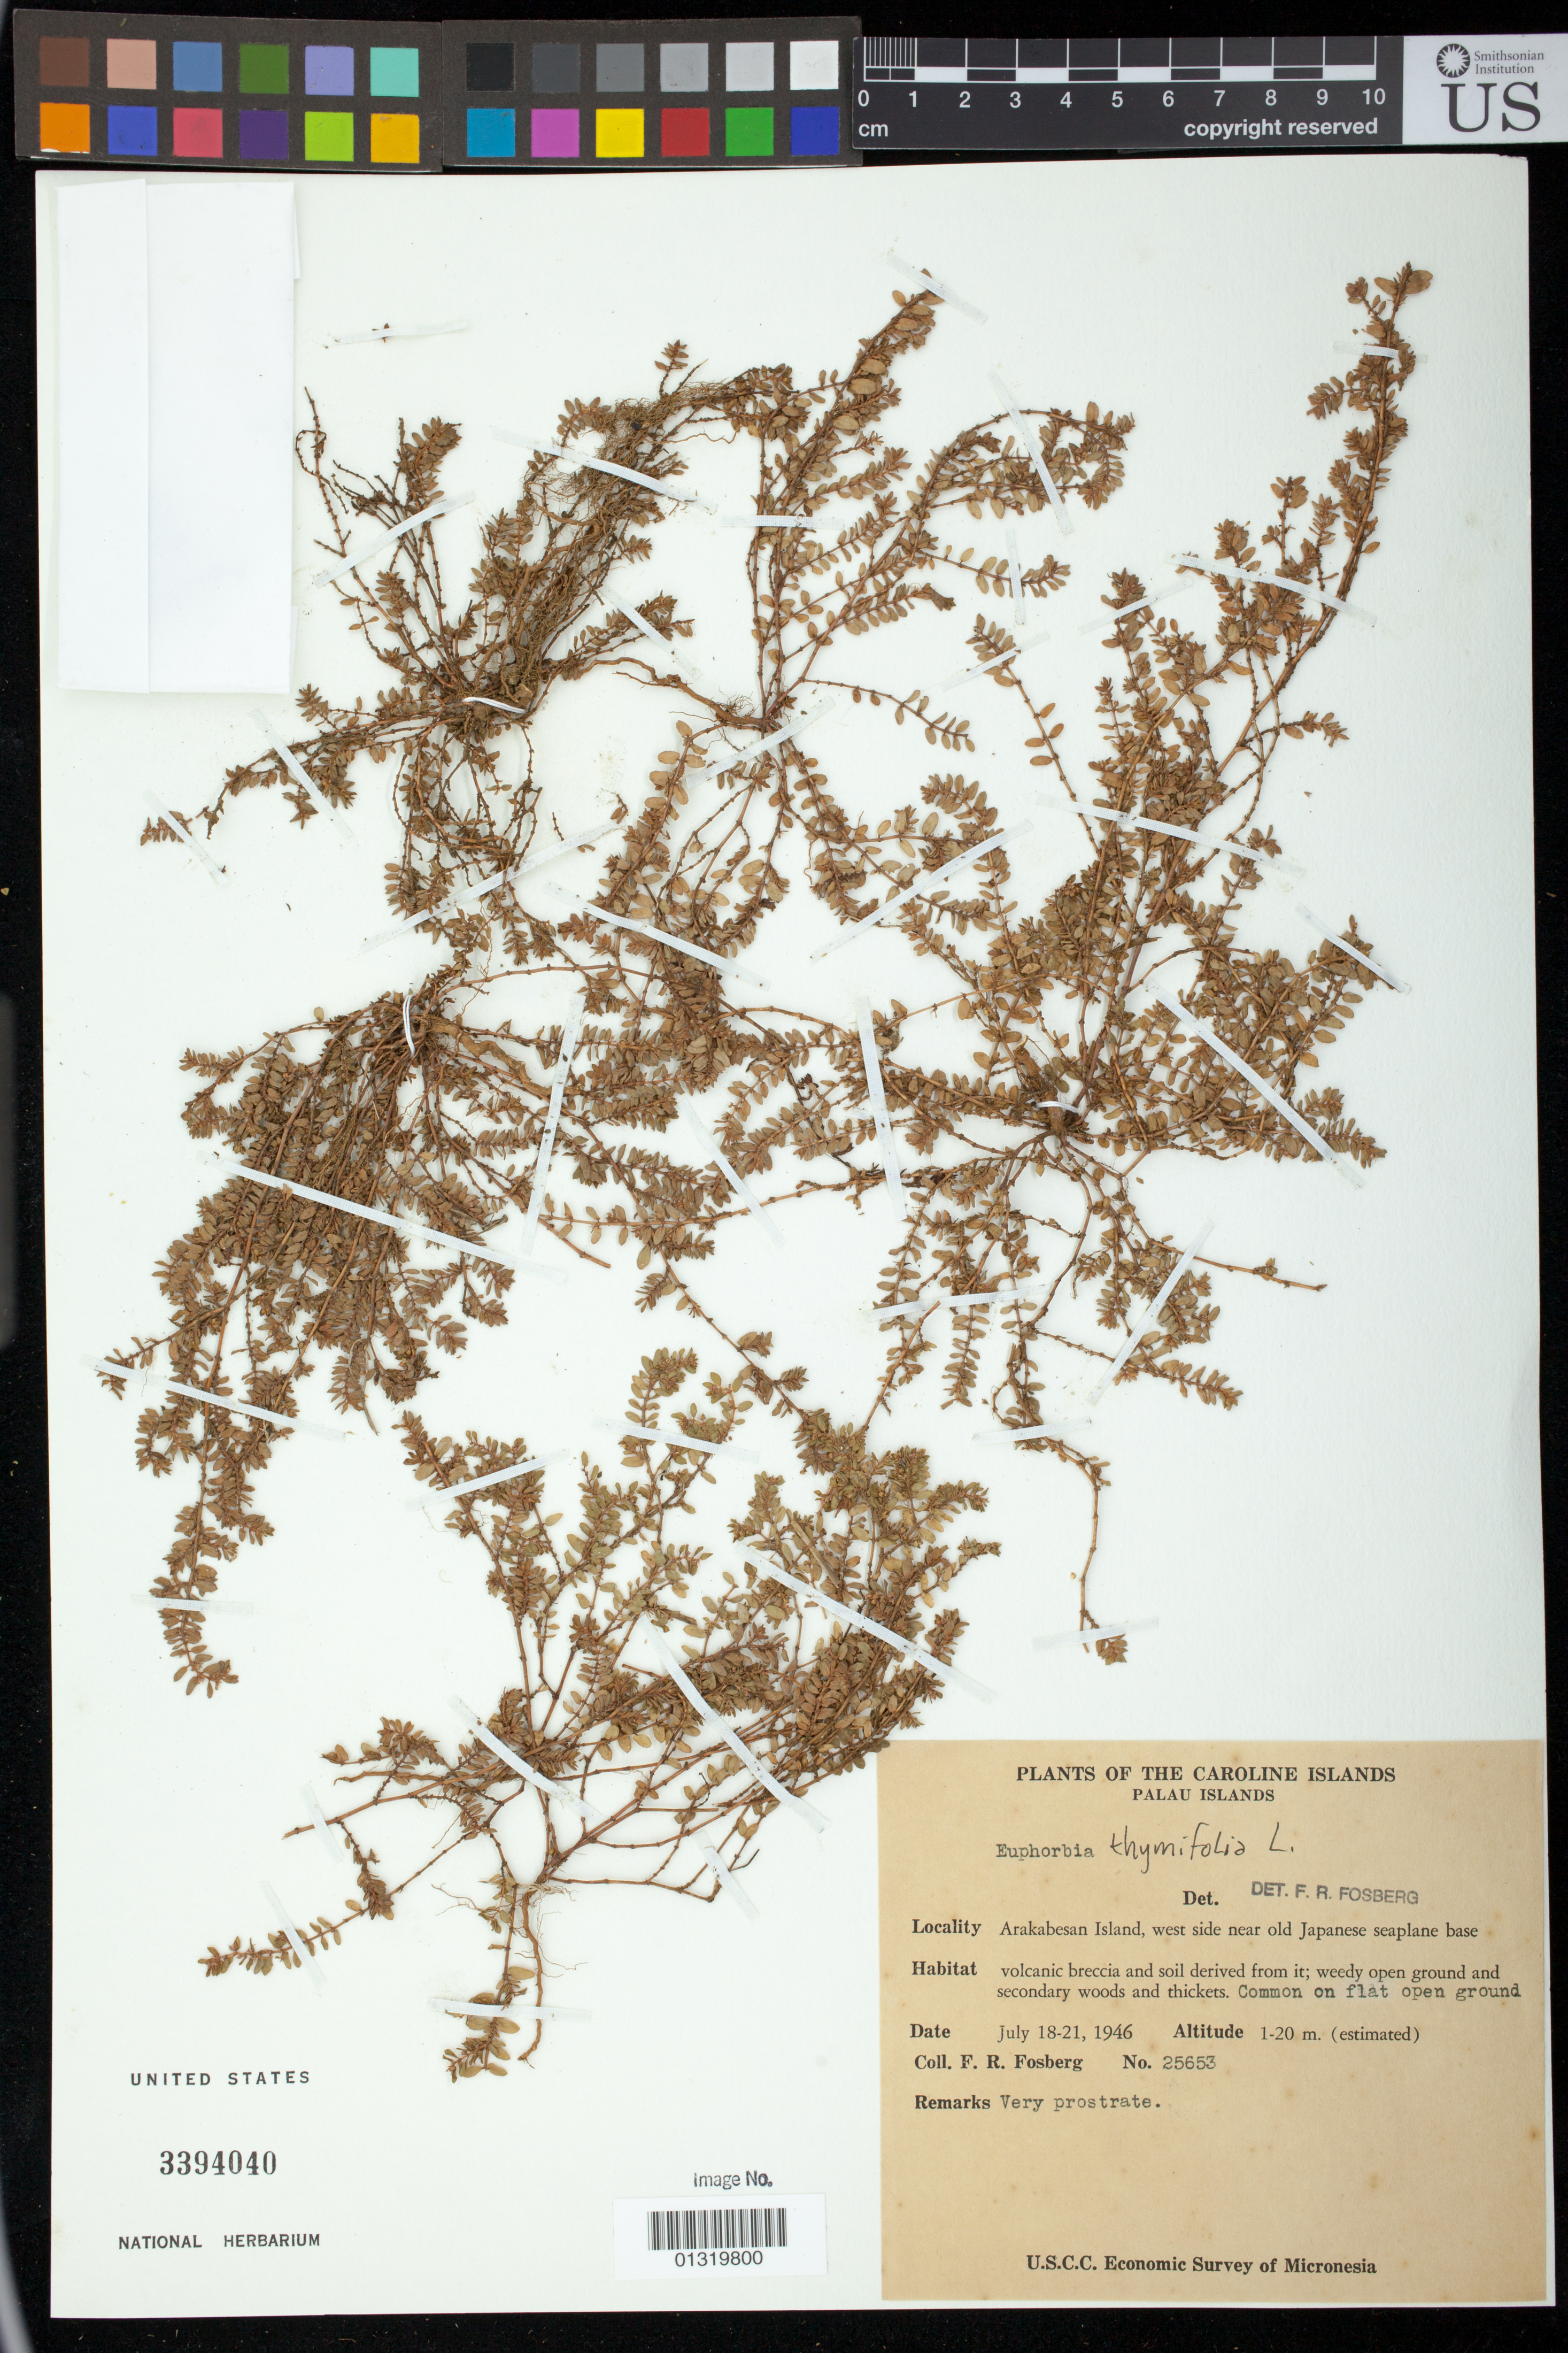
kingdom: Plantae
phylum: Tracheophyta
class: Magnoliopsida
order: Malpighiales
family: Euphorbiaceae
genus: Euphorbia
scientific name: Euphorbia thymifolia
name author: L.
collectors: F. R. Fosberg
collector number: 25653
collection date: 1946-07-18/1946-07-21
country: Palau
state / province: Koror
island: Ngerekebesang [Arakabesan]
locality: Arakabesan Island [Ngerekebesang] west side near old Japanese seaplane base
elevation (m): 1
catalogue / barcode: US 3394040